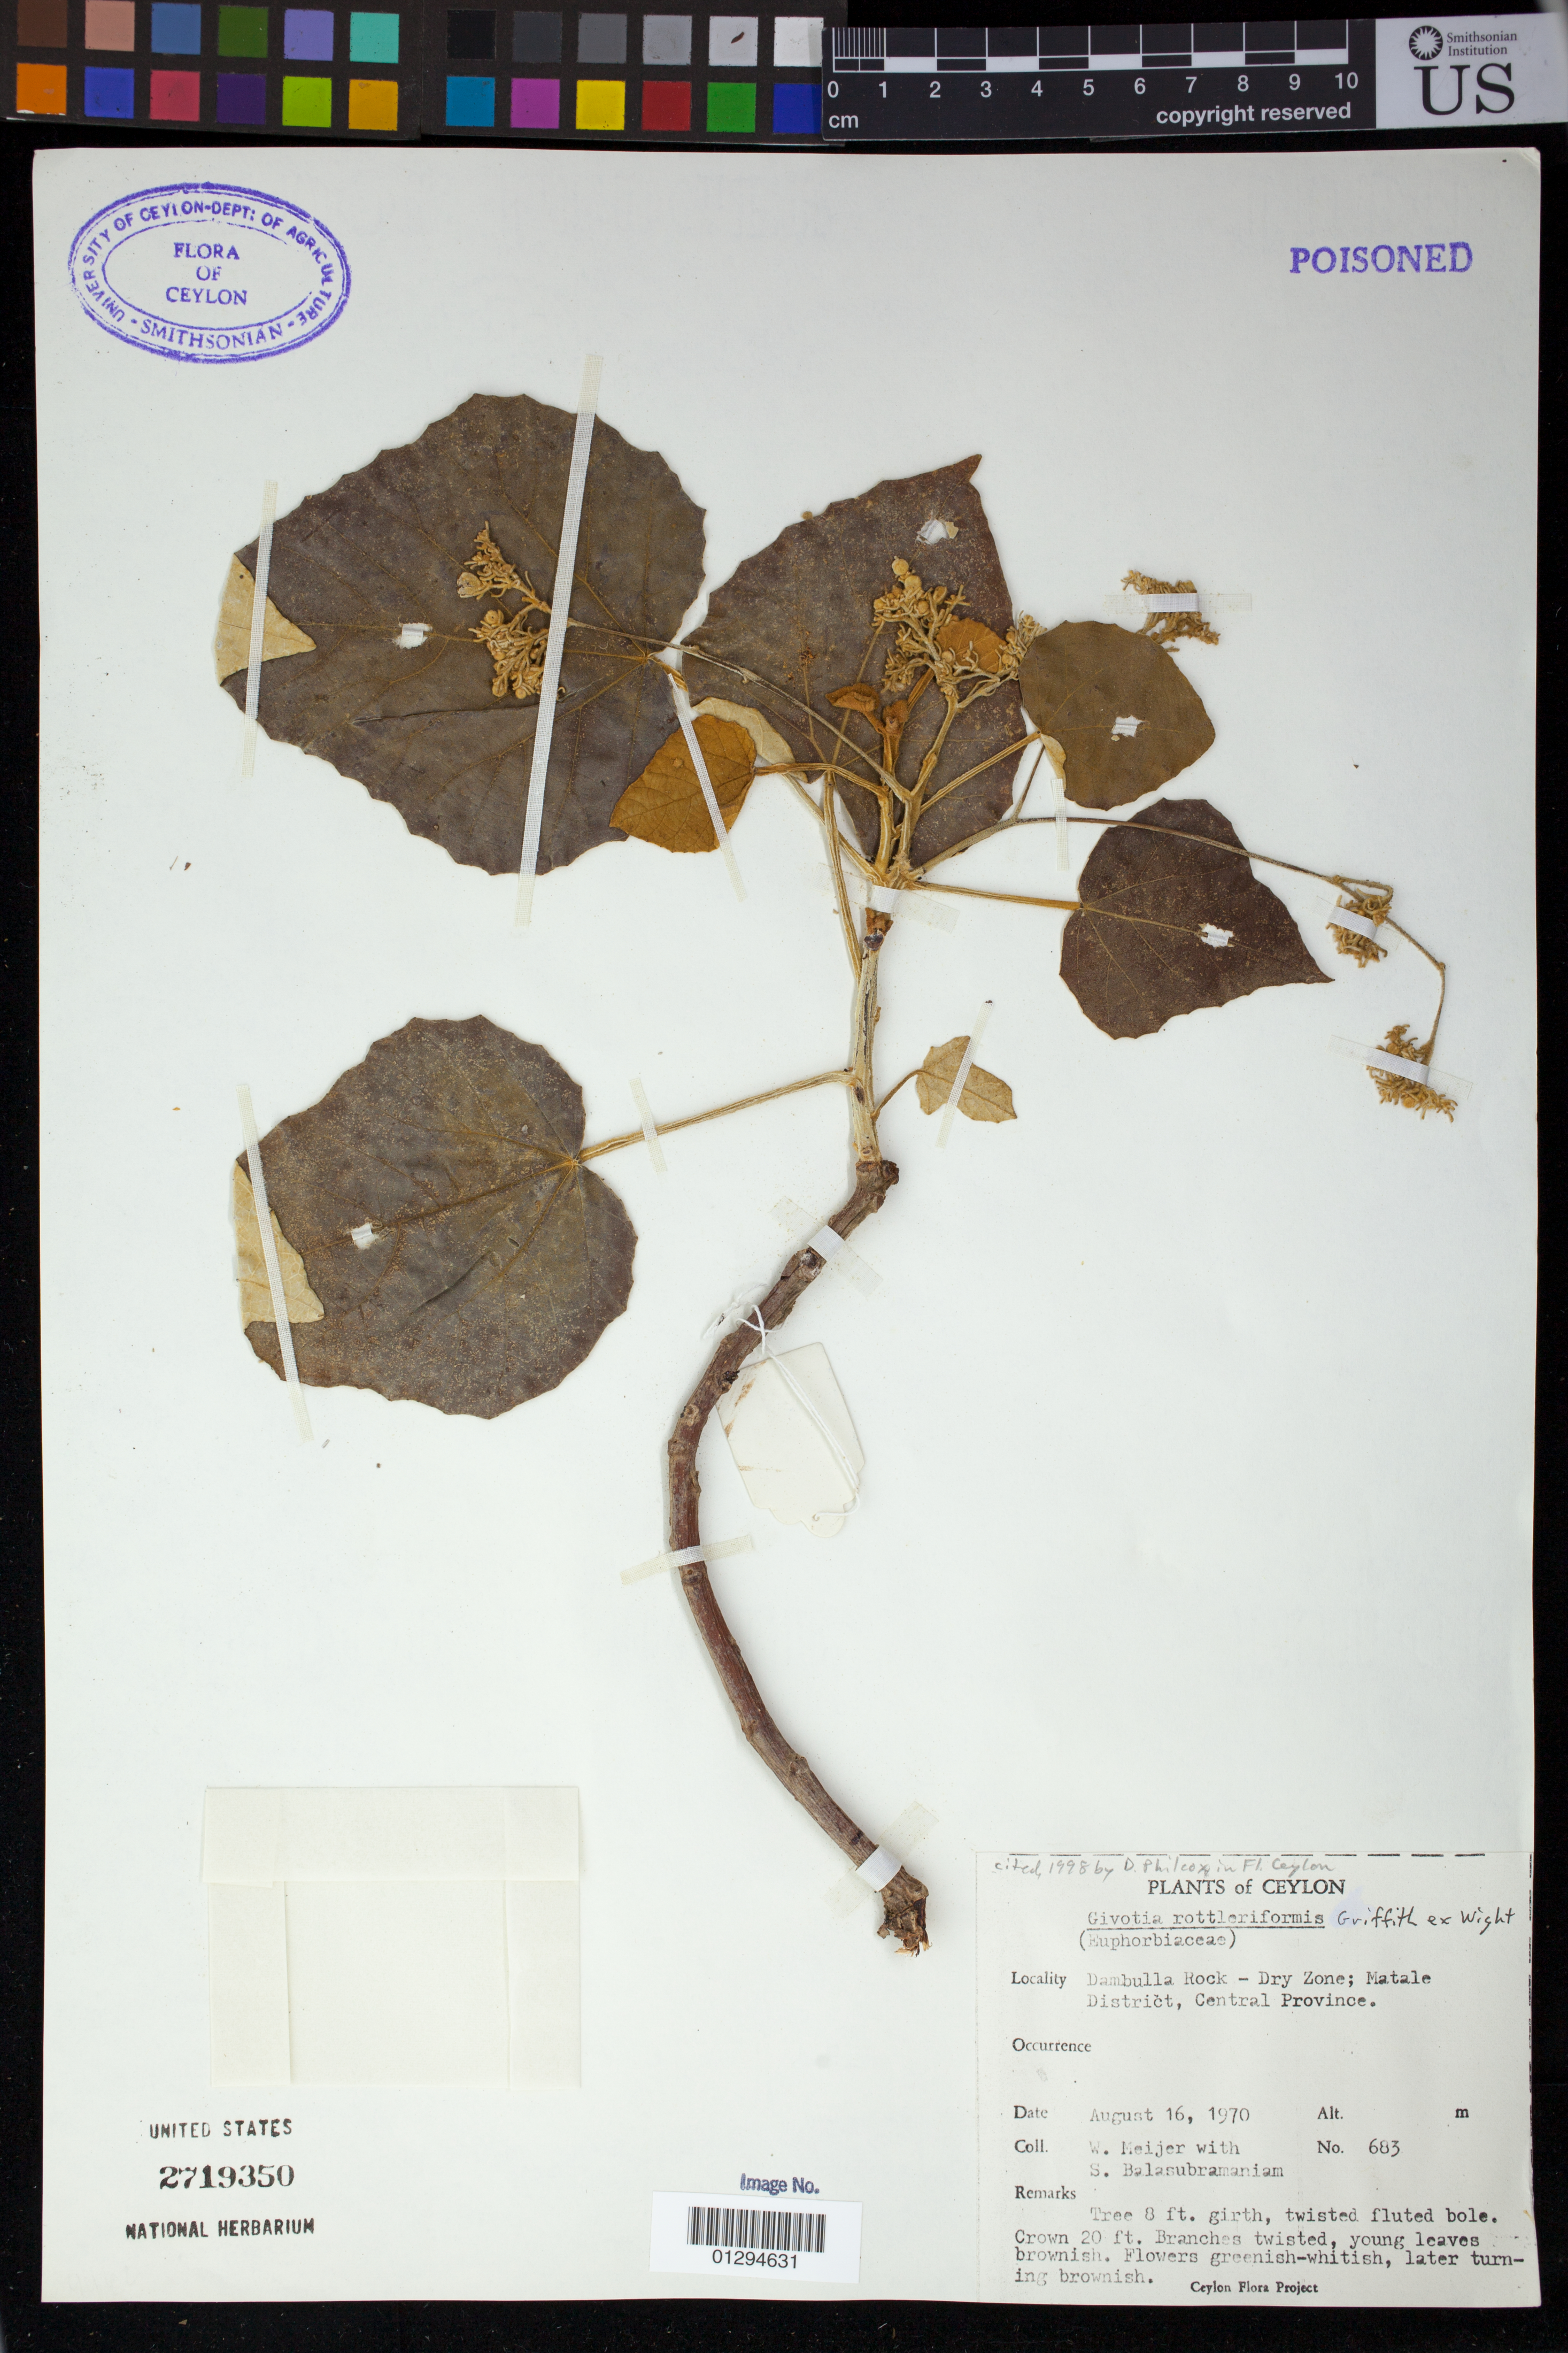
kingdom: Plantae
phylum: Tracheophyta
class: Magnoliopsida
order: Malpighiales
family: Euphorbiaceae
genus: Givotia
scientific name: Givotia rottleriformis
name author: Griff. ex Wight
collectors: W. Meijer & S. Balasubramaniam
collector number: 683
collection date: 1970-08-16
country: Sri Lanka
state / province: Central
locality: Dambulla Rock-Dry Zone; Matale District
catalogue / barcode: US 2719350